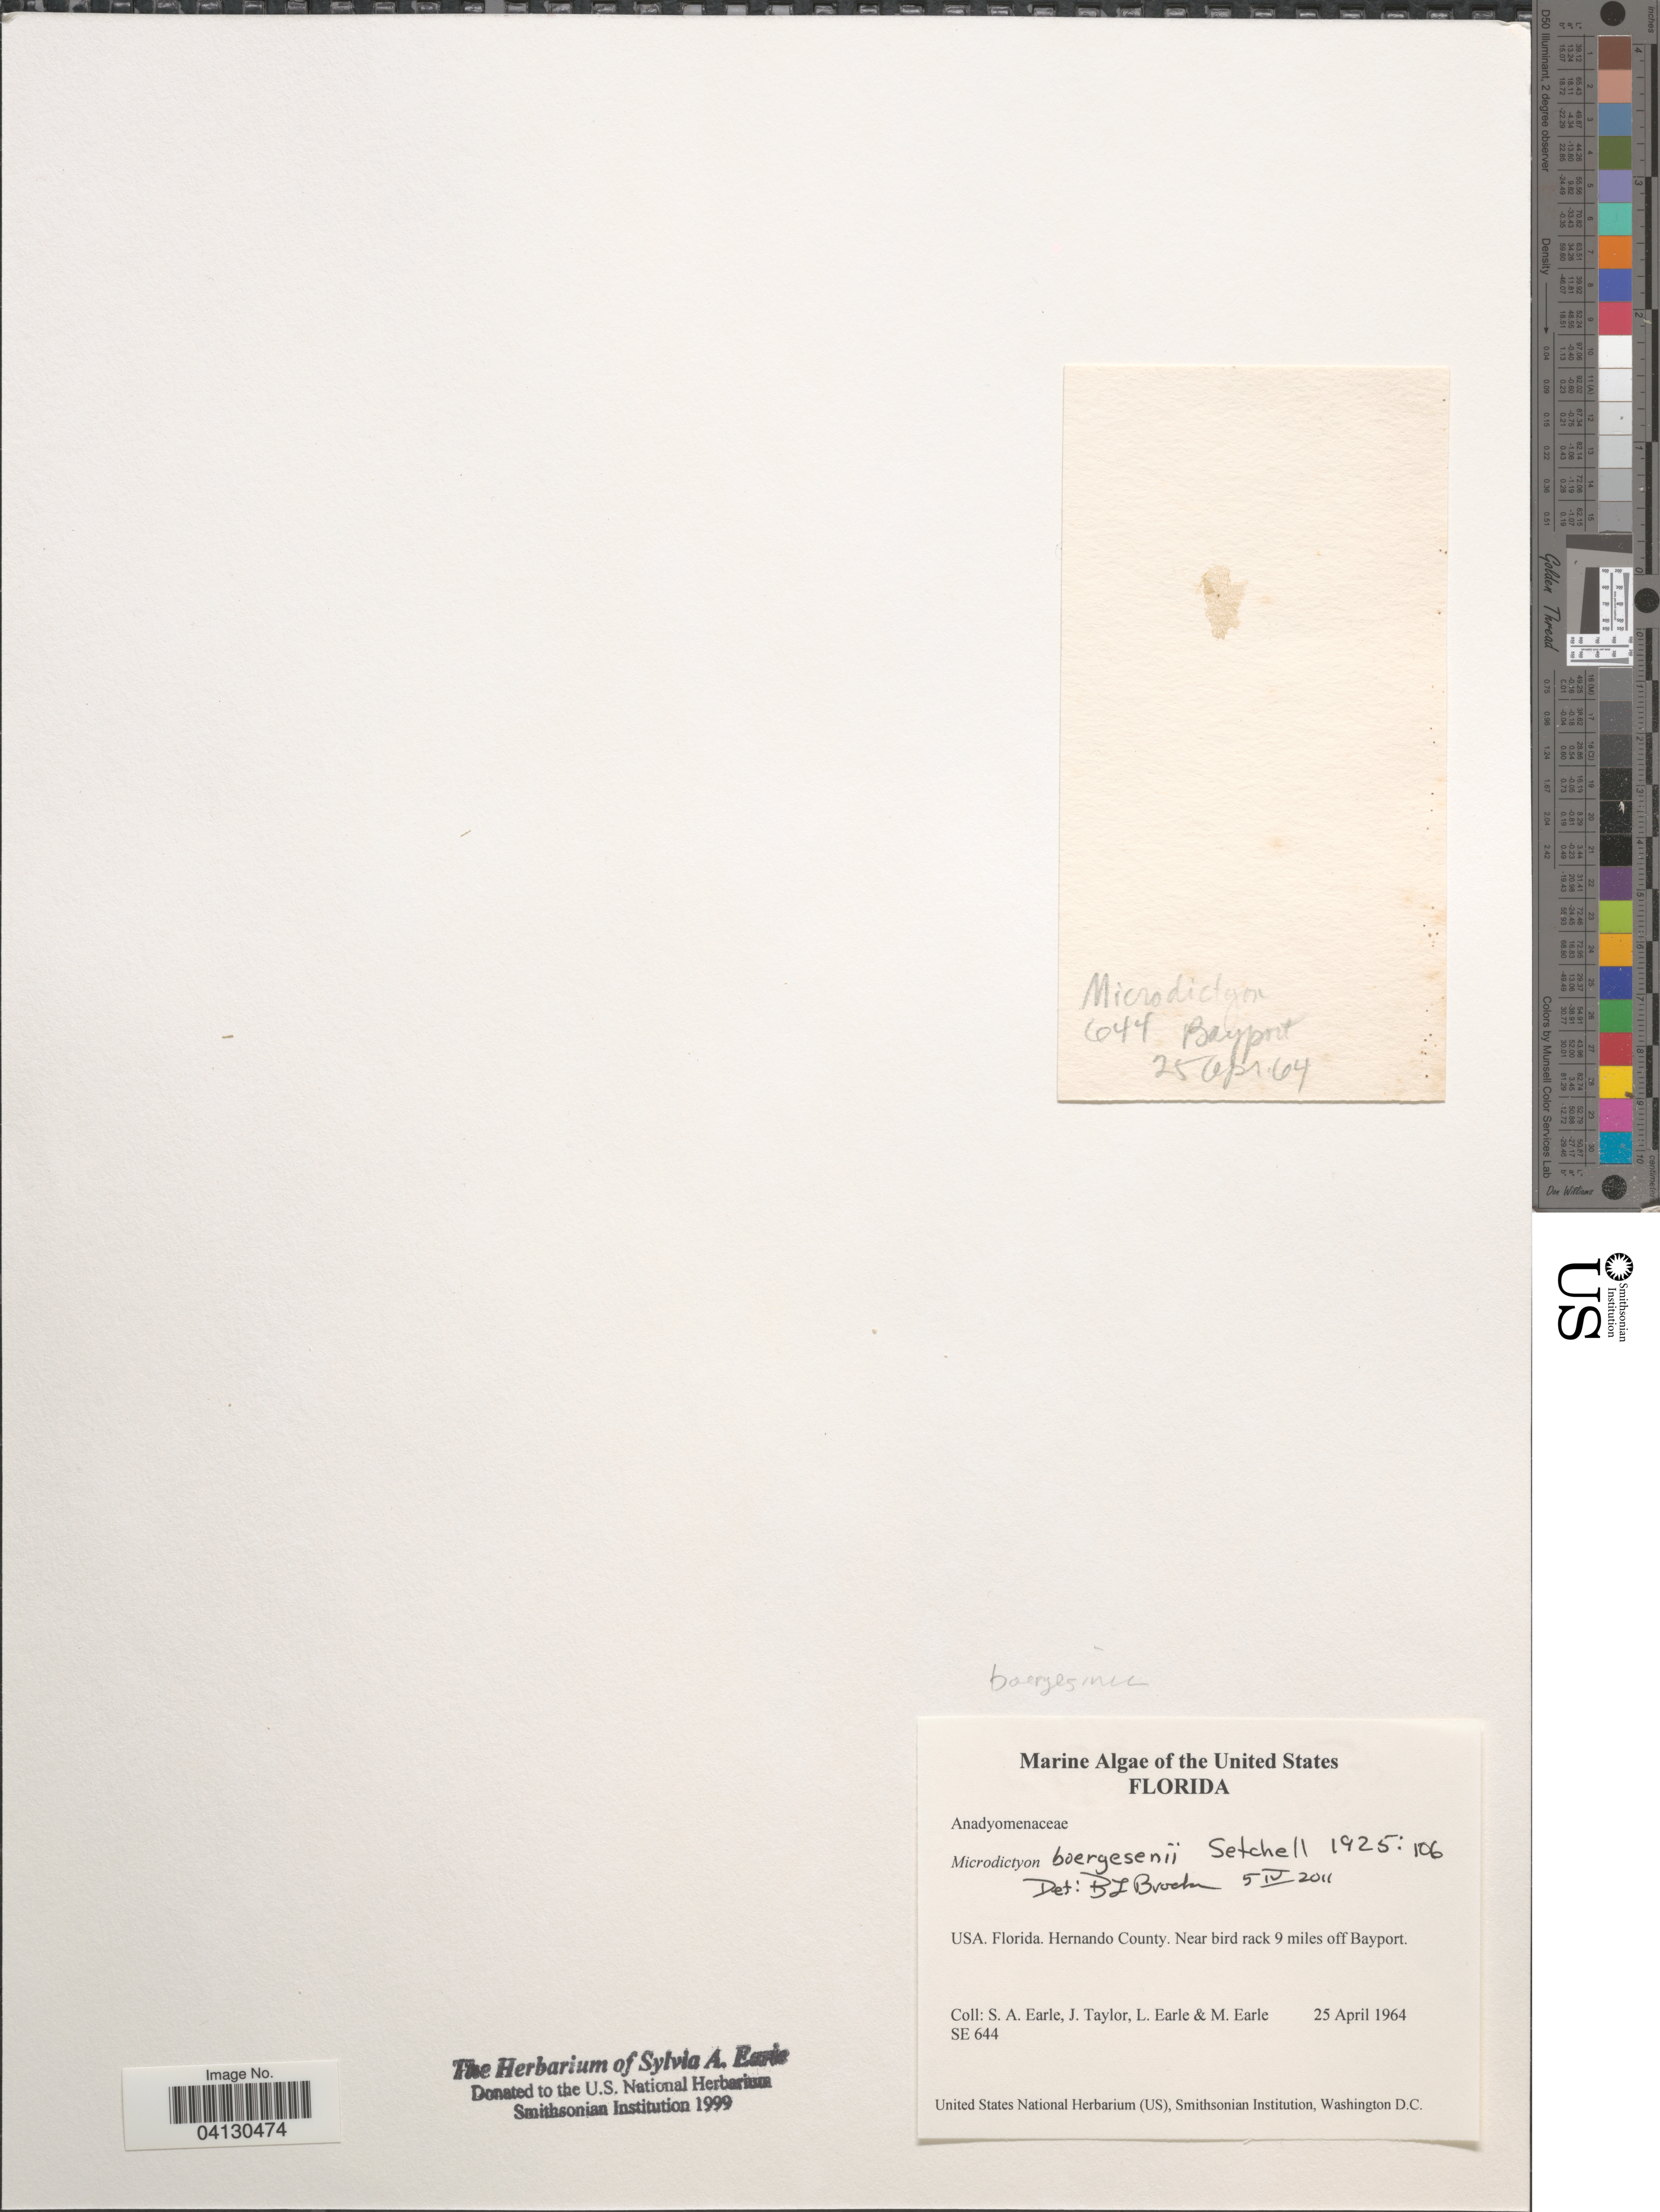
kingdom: Plantae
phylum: Chlorophyta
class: Ulvophyceae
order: Cladophorales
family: Anadyomenaceae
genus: Microdictyon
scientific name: Microdictyon boergesenii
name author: Setch.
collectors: S. A. Earle, J. Taylor, L. Earle & M. Earle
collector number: SE644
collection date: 1964-04-25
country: United States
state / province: Florida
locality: Hernando County. Near bird rack 9 miles off Bayport.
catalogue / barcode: US 329188